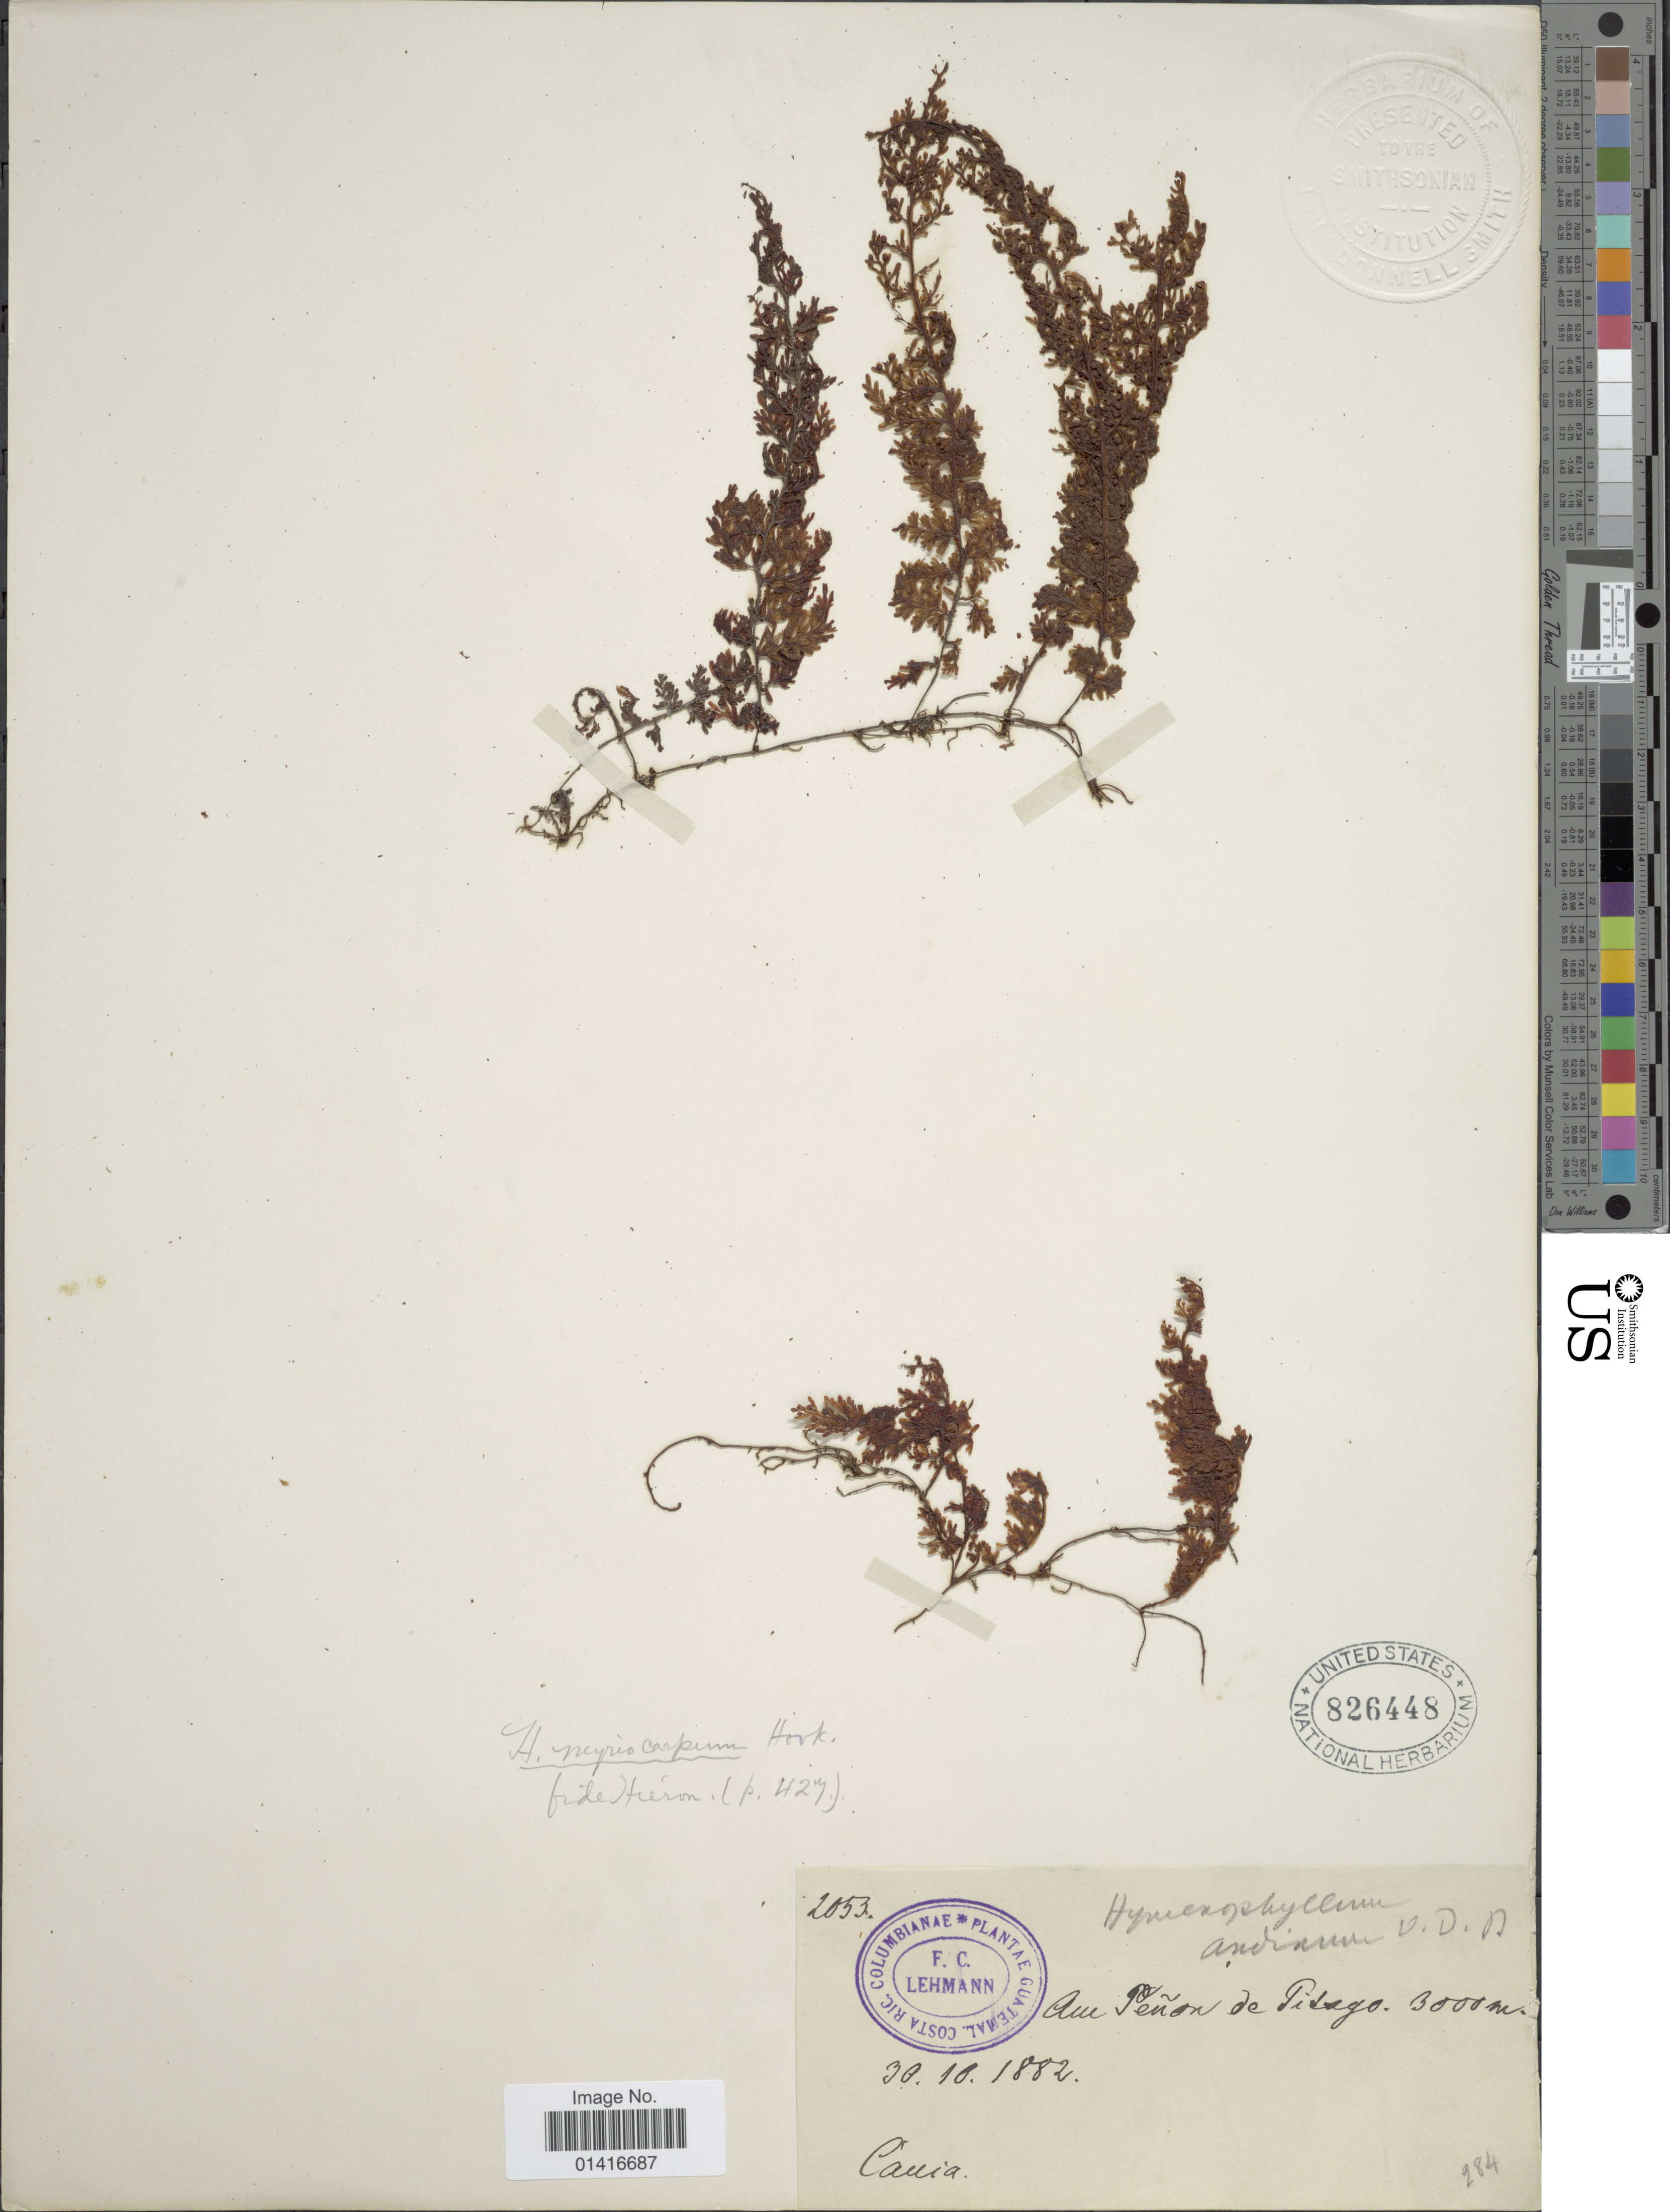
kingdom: Plantae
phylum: Tracheophyta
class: Polypodiopsida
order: Hymenophyllales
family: Hymenophyllaceae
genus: Hymenophyllum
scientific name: Hymenophyllum myriocarpum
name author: Hook.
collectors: F. C. Lehmann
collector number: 2053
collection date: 1882-10-30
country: Colombia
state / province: Cauca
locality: Am Peñón de Pitayó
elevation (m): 3000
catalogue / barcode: US 826448